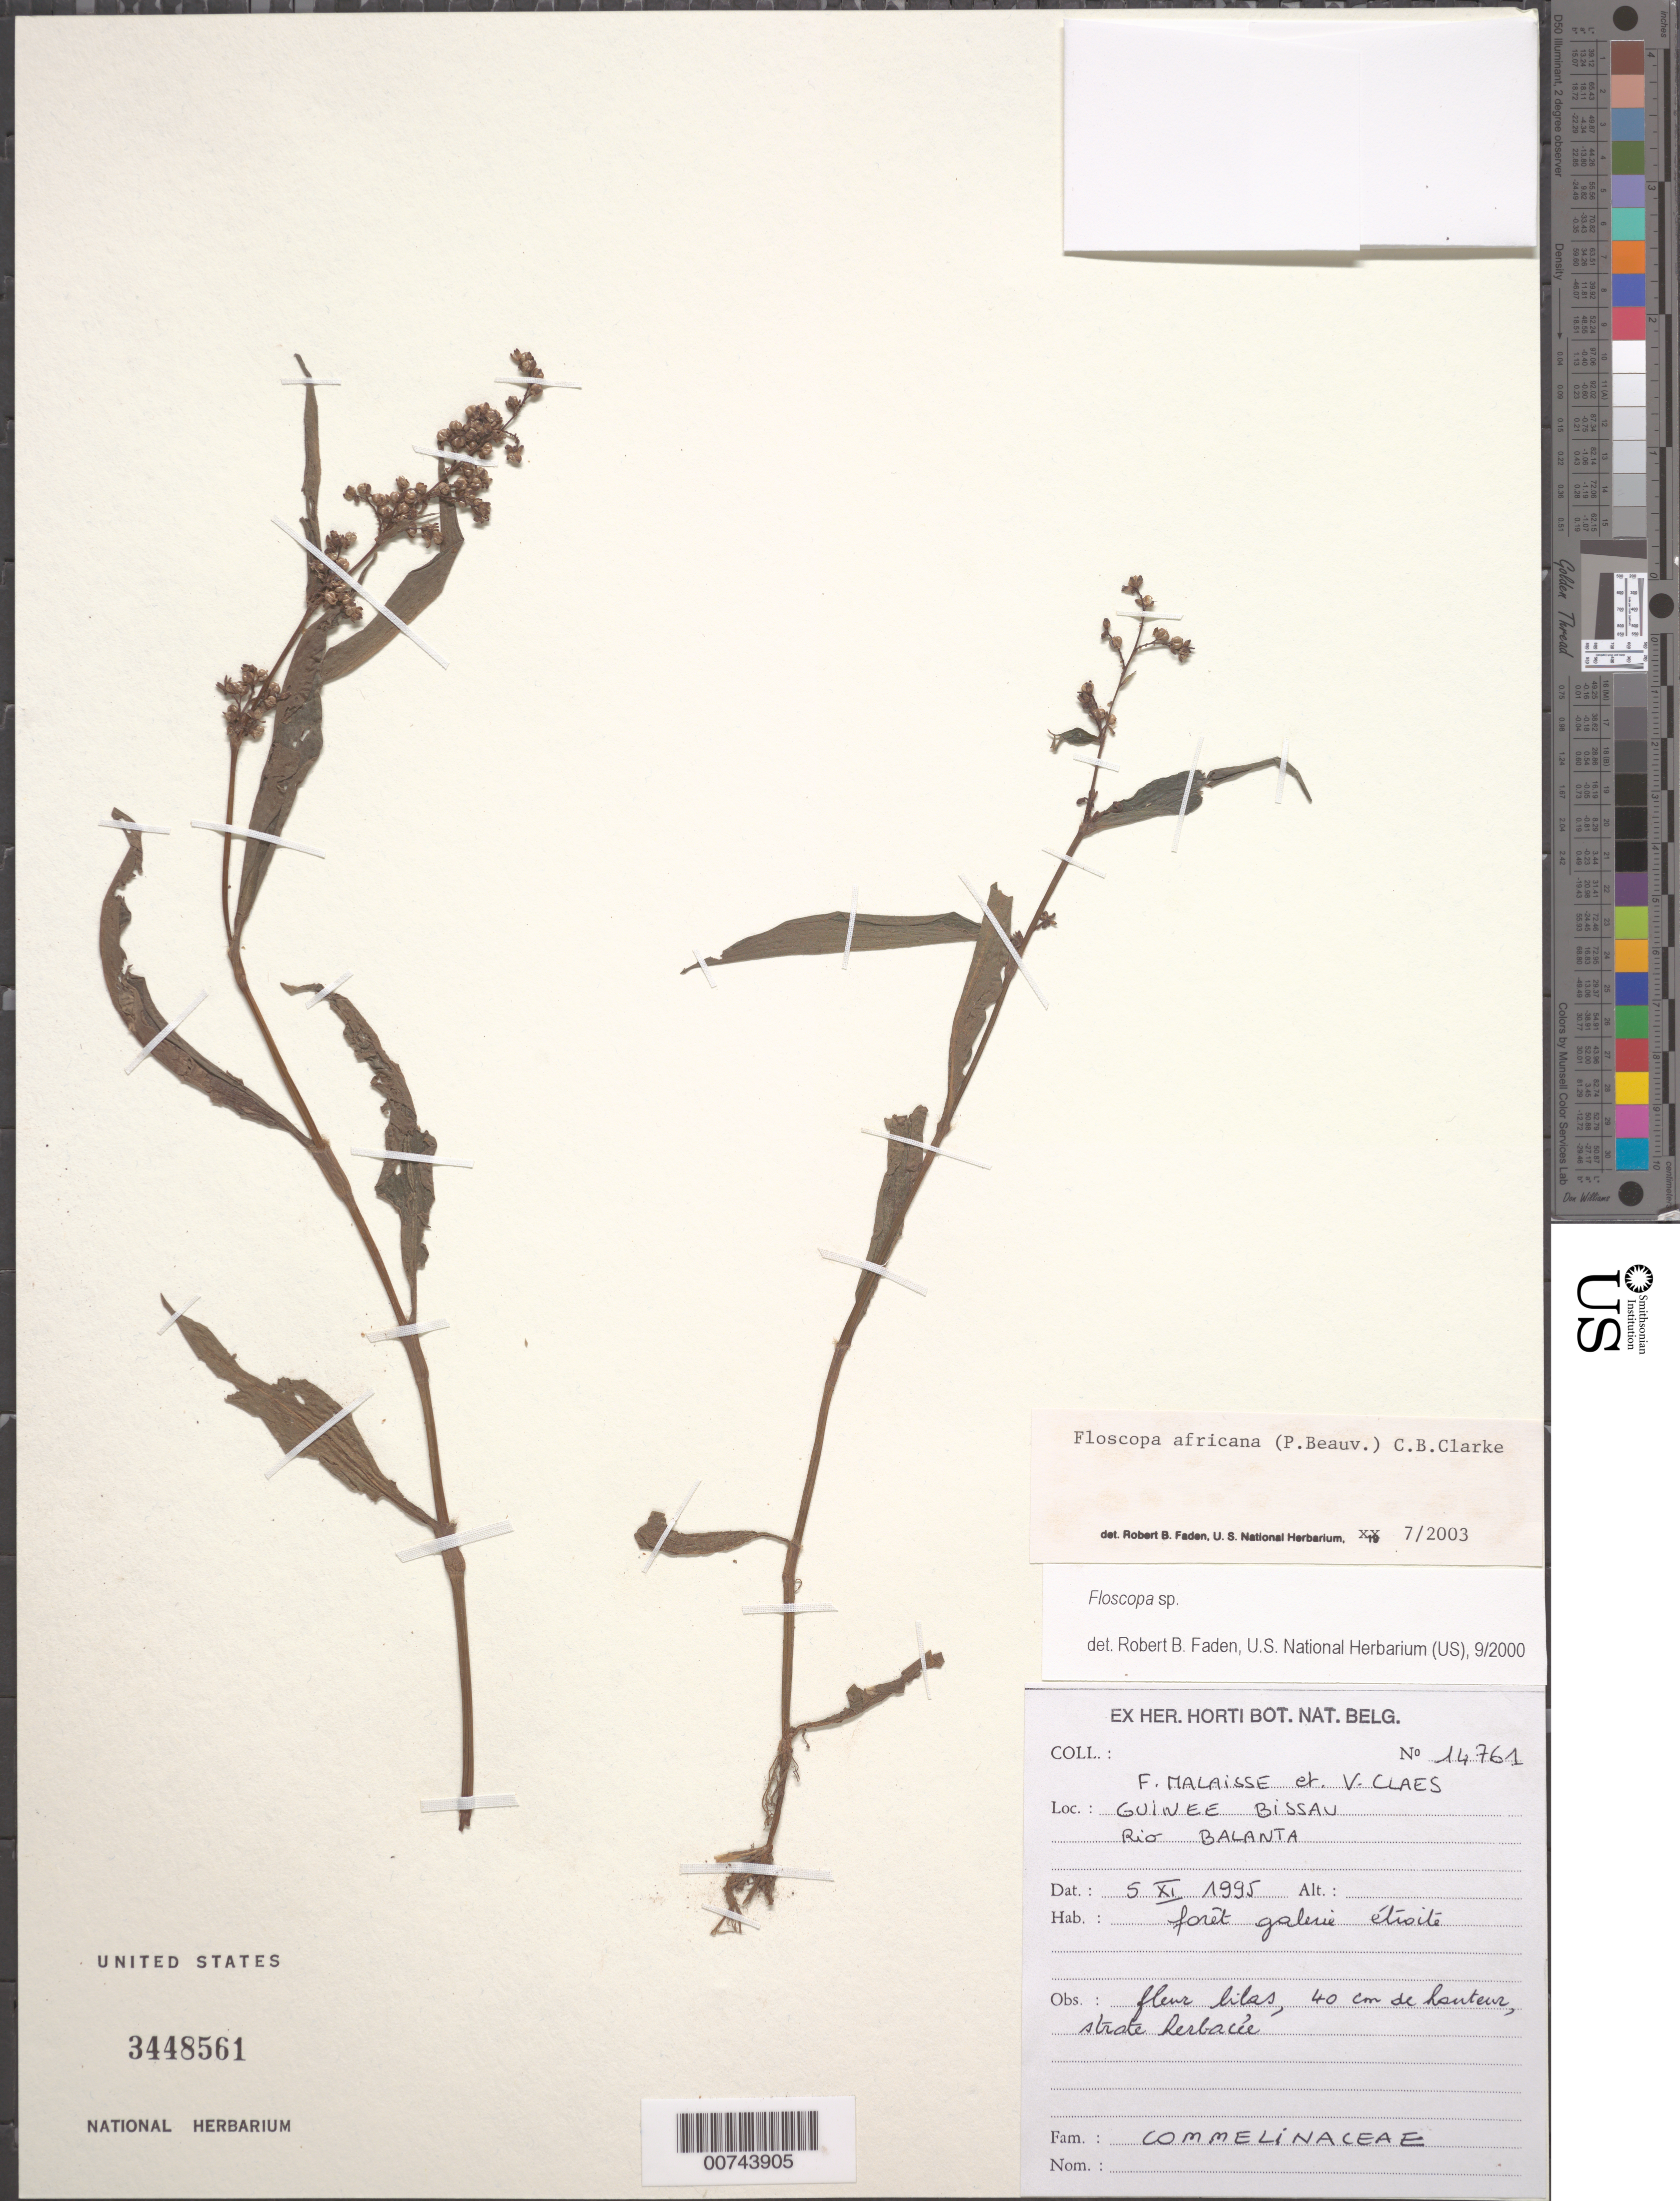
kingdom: Plantae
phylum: Tracheophyta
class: Liliopsida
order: Commelinales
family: Commelinaceae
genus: Floscopa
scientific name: Floscopa africana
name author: (P. Beauv.) C.B. Clarke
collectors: F. Malaisse & V. Claes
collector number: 14761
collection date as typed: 05 Nov 1995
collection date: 1995-11-05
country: Guinea-Bissau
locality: Guinee Bissau, Rio Balanta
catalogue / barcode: US 3448561